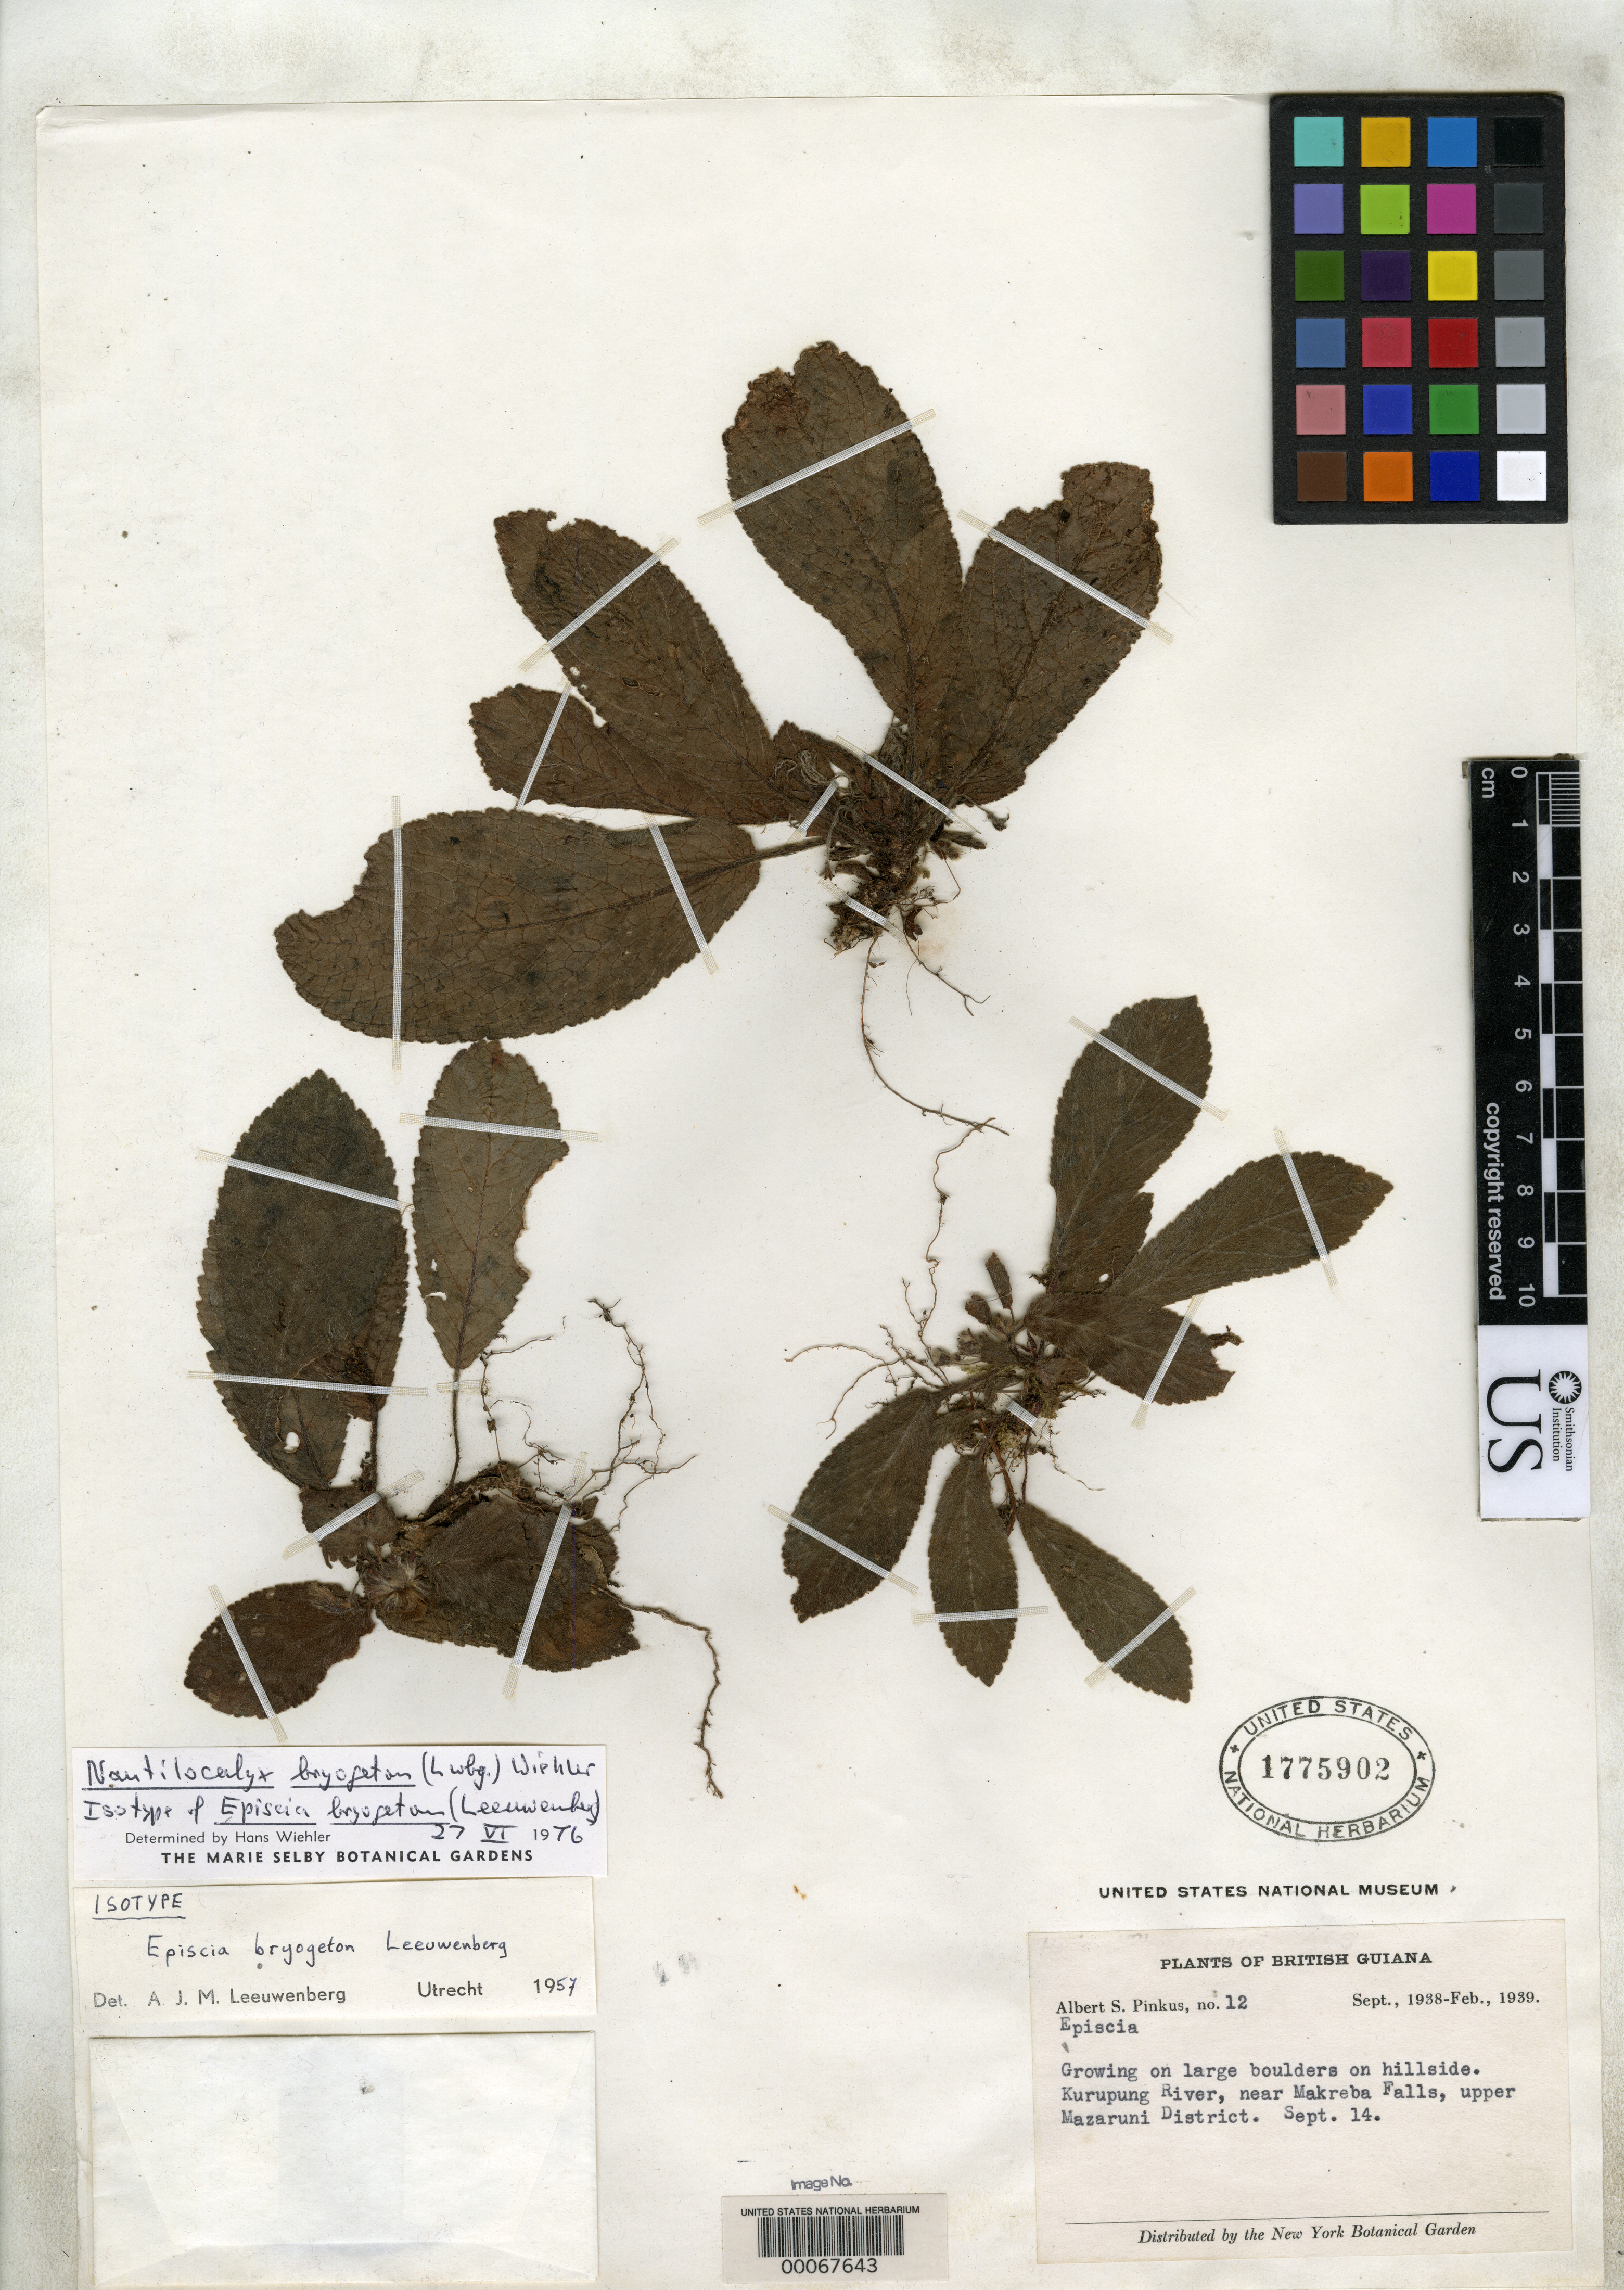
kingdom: Plantae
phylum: Tracheophyta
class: Magnoliopsida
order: Lamiales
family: Gesneriaceae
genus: Episcia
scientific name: Episcia bryogeton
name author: Leeuwenb.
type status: Isotype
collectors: A. Pinkus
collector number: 12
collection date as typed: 14 Sep 1939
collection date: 1939-09-14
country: Guyana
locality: Kurupung River, near Makreba Falls.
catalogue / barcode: US 1775902